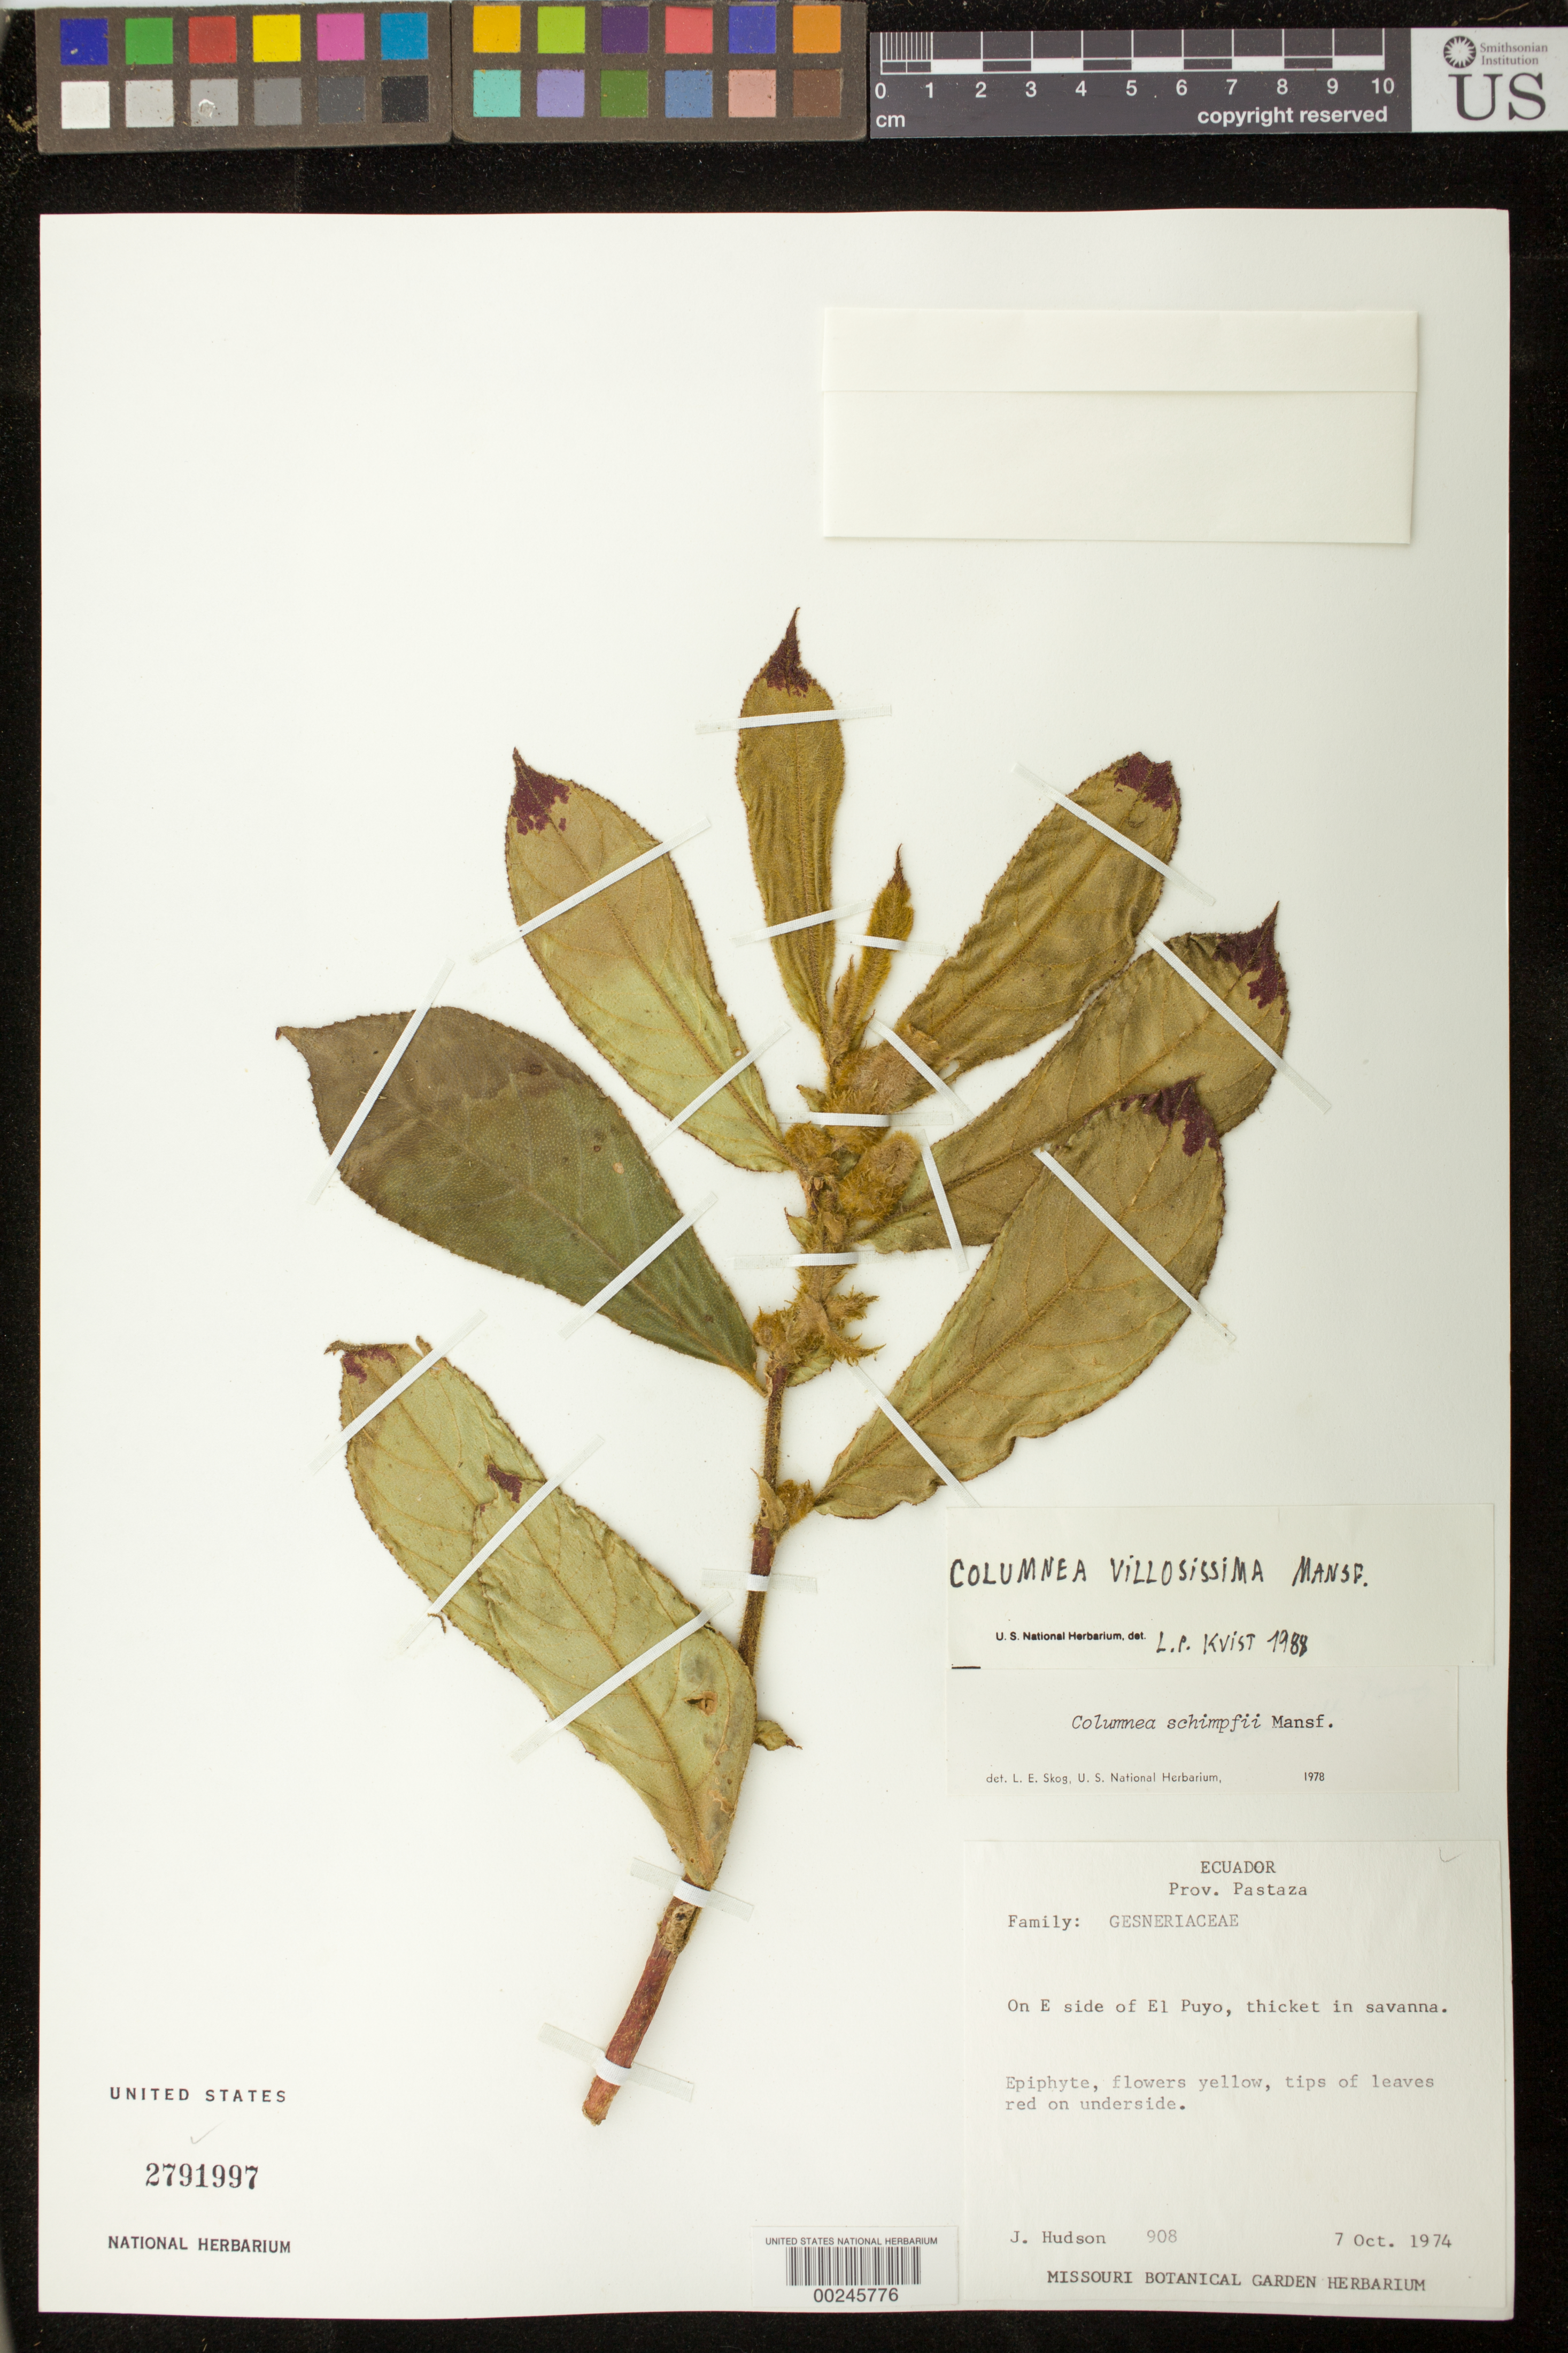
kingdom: Plantae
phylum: Tracheophyta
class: Magnoliopsida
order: Lamiales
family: Gesneriaceae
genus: Columnea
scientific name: Columnea villosissima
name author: Mansf.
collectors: J. Hudson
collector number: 908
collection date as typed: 07 Oct 1974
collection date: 1974-10-07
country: Ecuador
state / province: Pastaza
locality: On E side of El Puyo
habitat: Thicket in savanna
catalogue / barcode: US 2791997